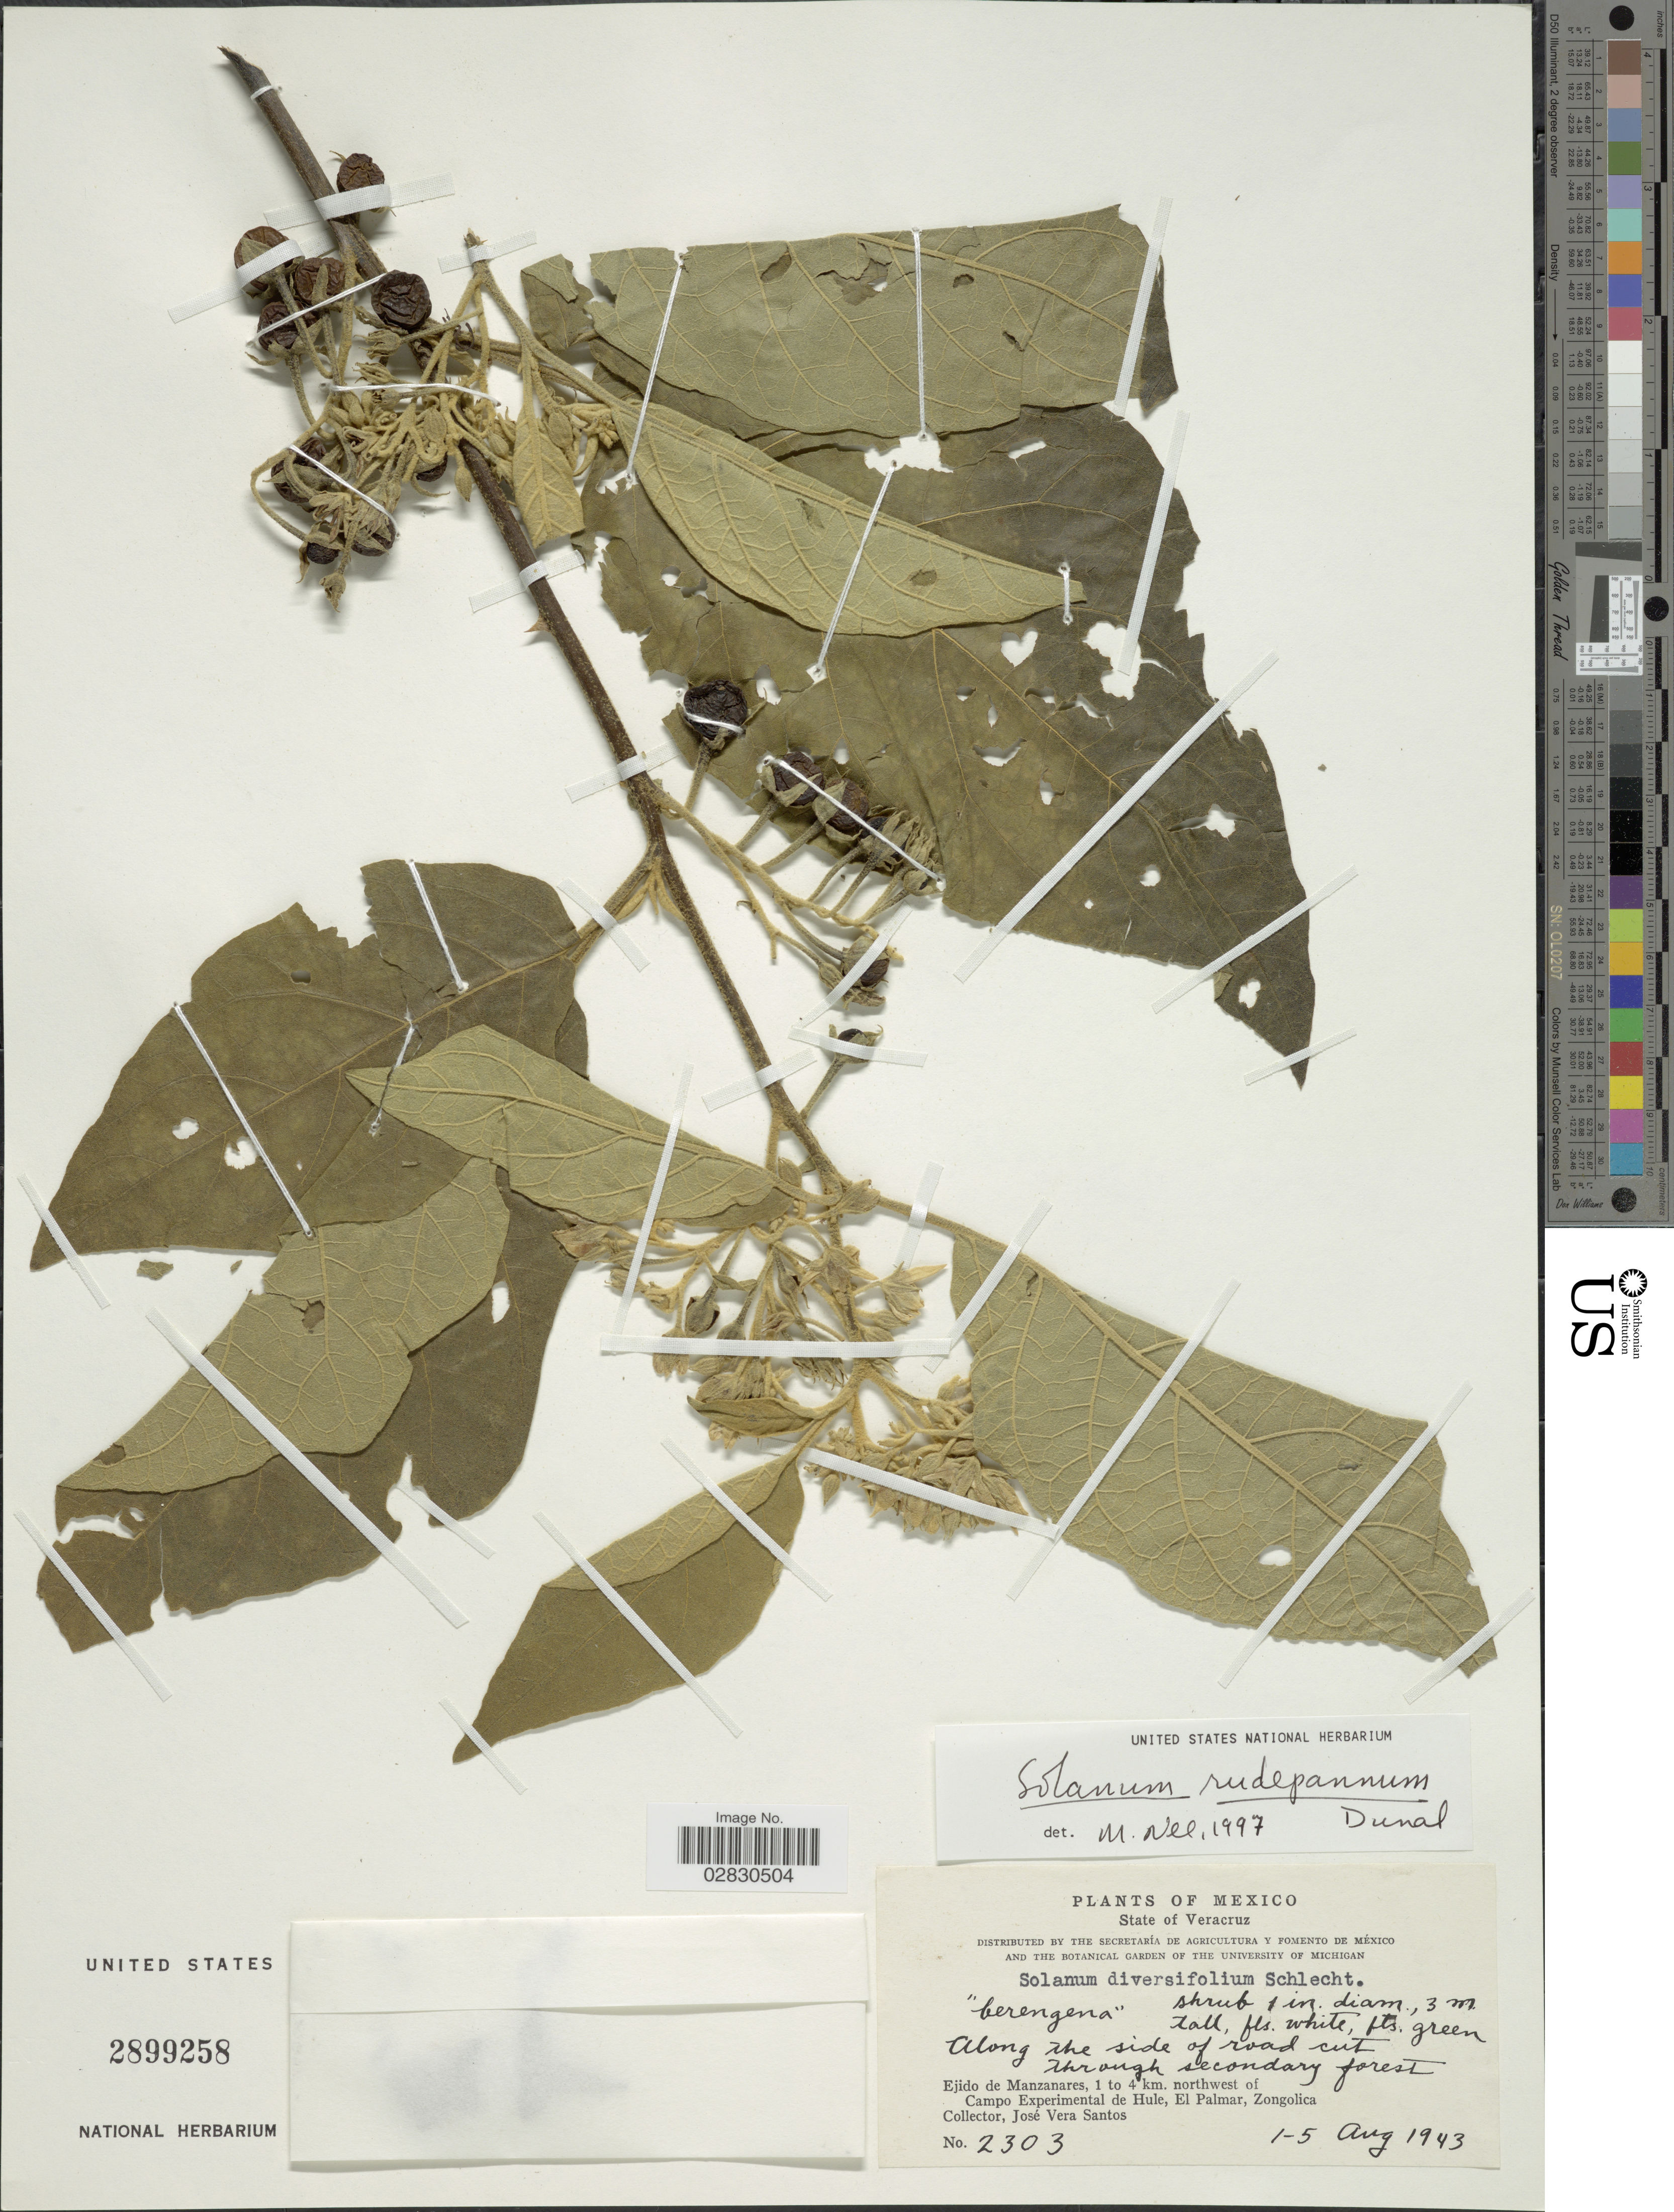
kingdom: Plantae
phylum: Tracheophyta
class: Magnoliopsida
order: Solanales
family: Solanaceae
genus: Solanum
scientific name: Solanum rudepannum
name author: Dunal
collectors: J. V. Santos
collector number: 2303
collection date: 1943-08-01/1943-08-05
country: Mexico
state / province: Veracruz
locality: Veracruz. Ejido de Manzanares, 1 to 4 km. northwest of Campo Experimental de Hule, El Palmar, Zongolica.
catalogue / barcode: US 2899258